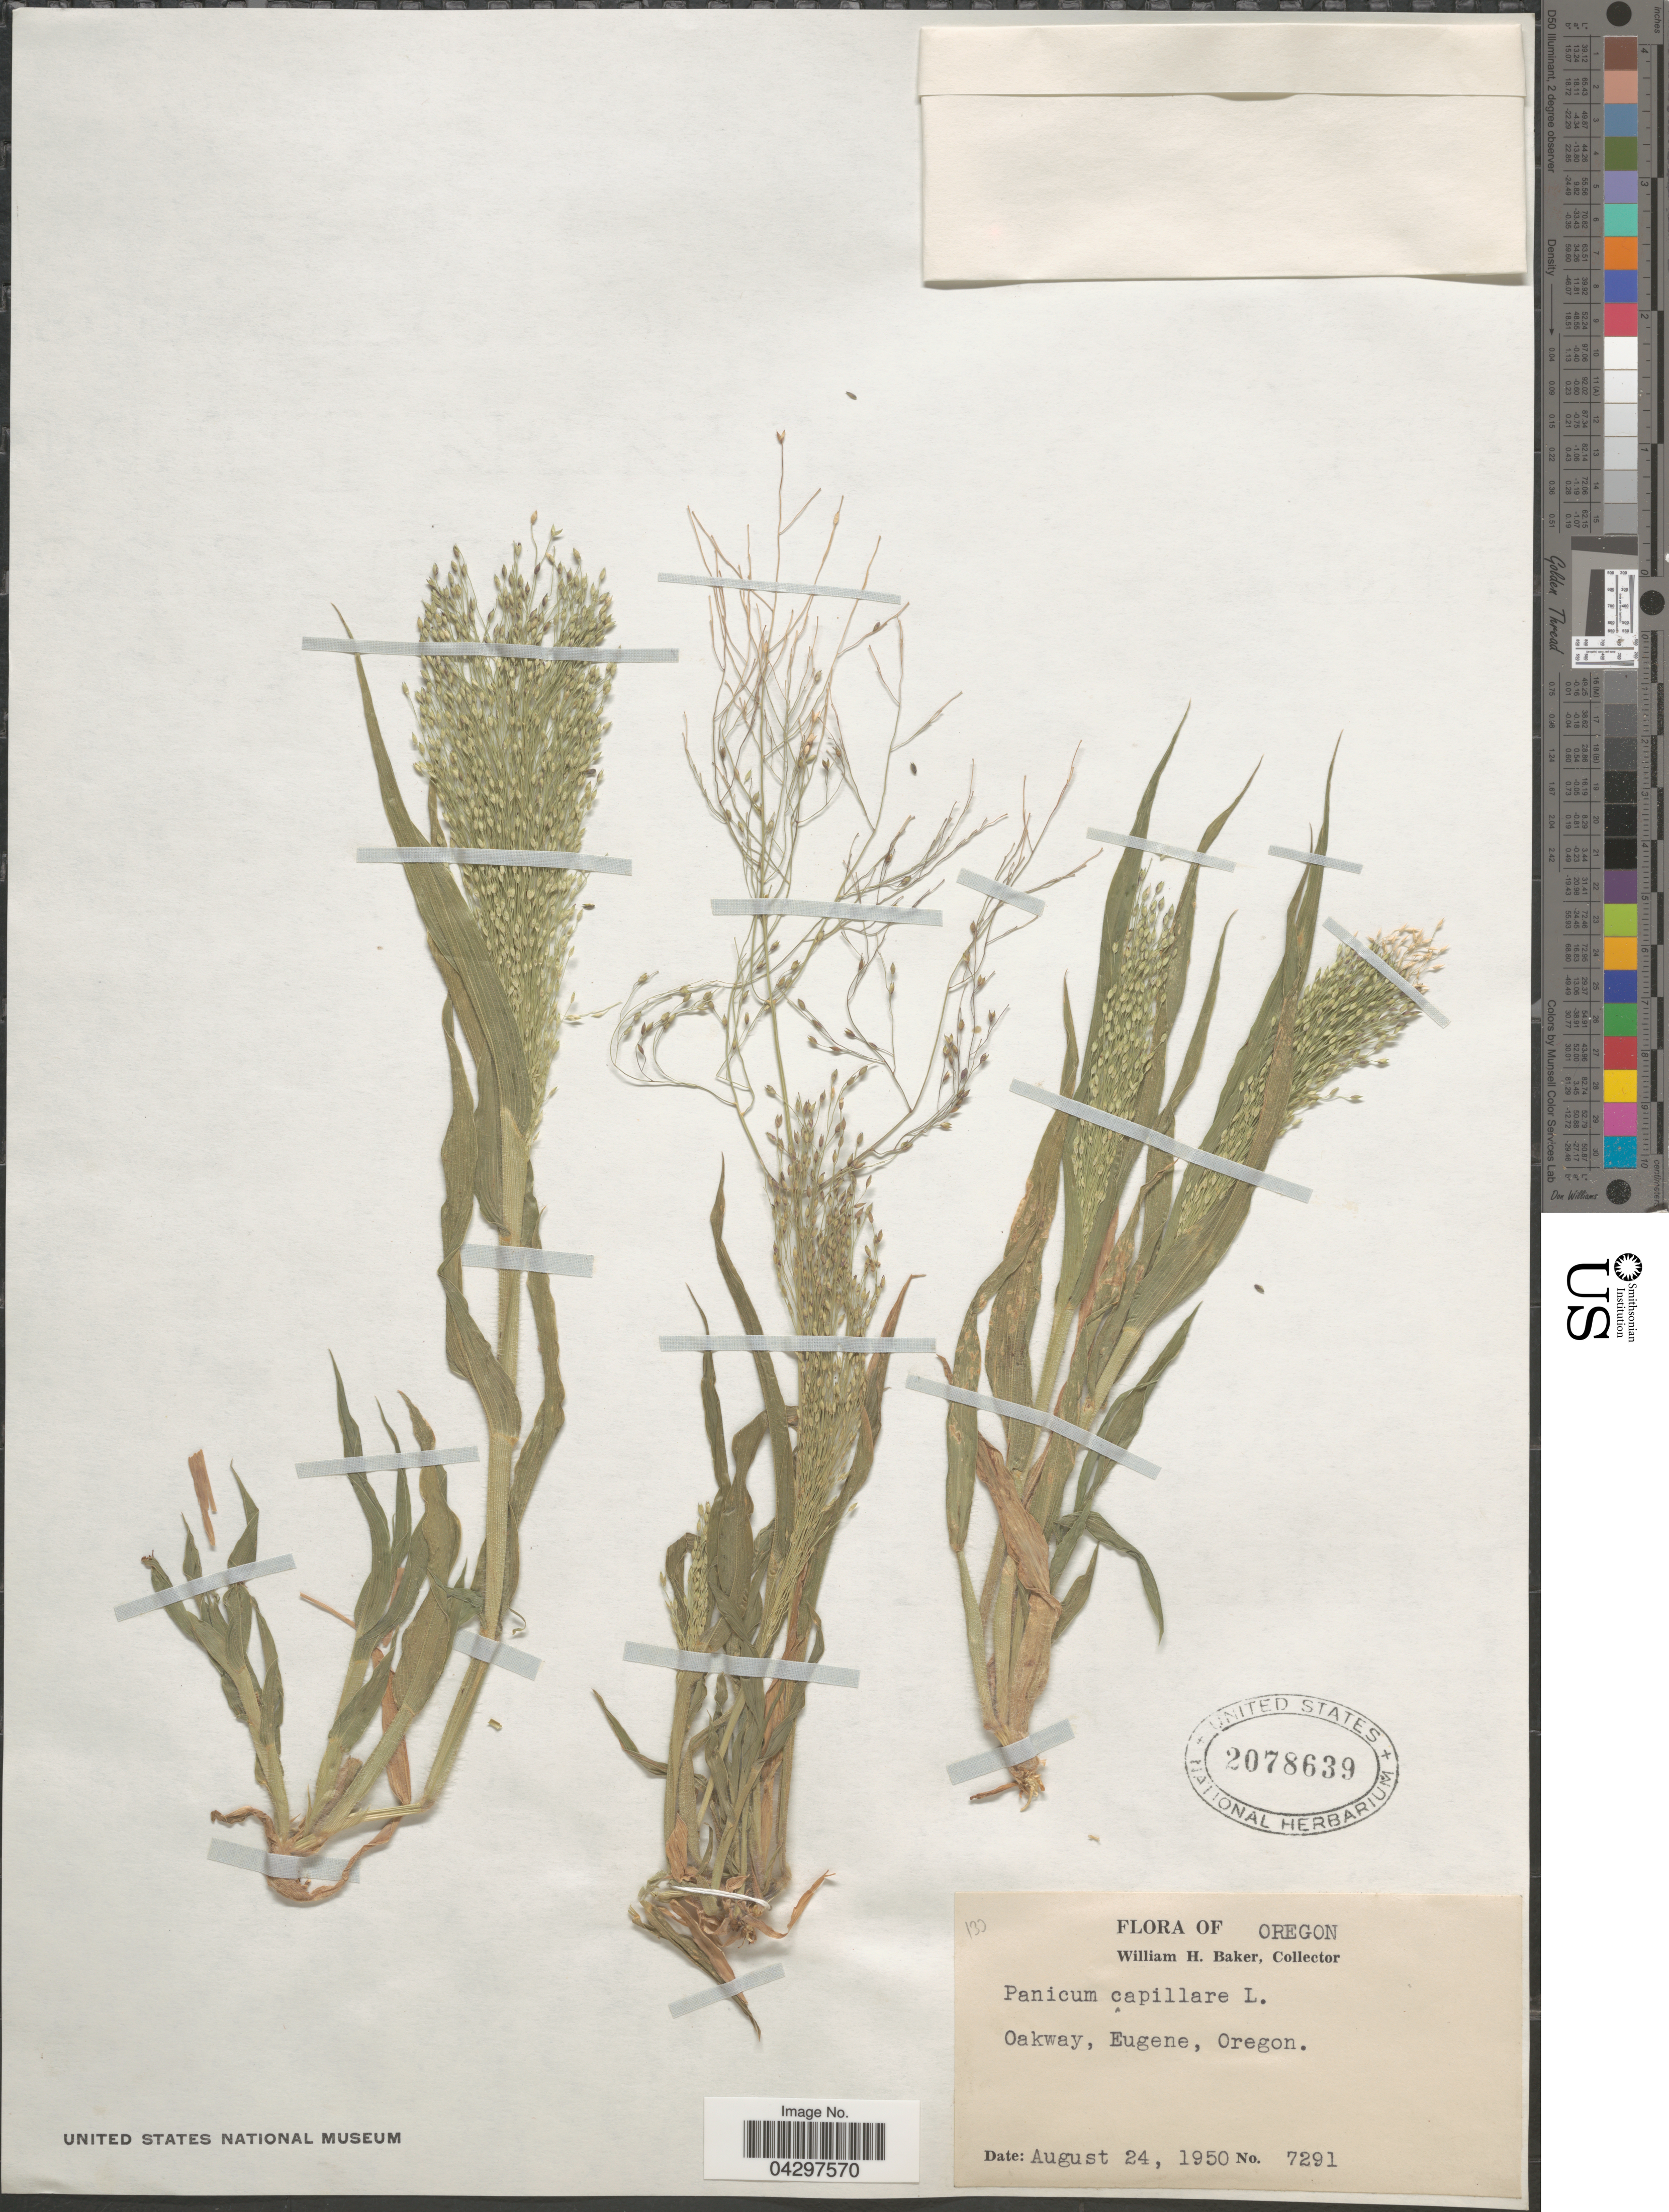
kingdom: Plantae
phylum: Tracheophyta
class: Liliopsida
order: Poales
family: Poaceae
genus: Panicum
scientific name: Panicum capillare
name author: L.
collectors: W. H. Baker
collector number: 7291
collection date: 1950-08-24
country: United States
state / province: Oregon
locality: Oakway, Eugene.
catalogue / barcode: US 2078639